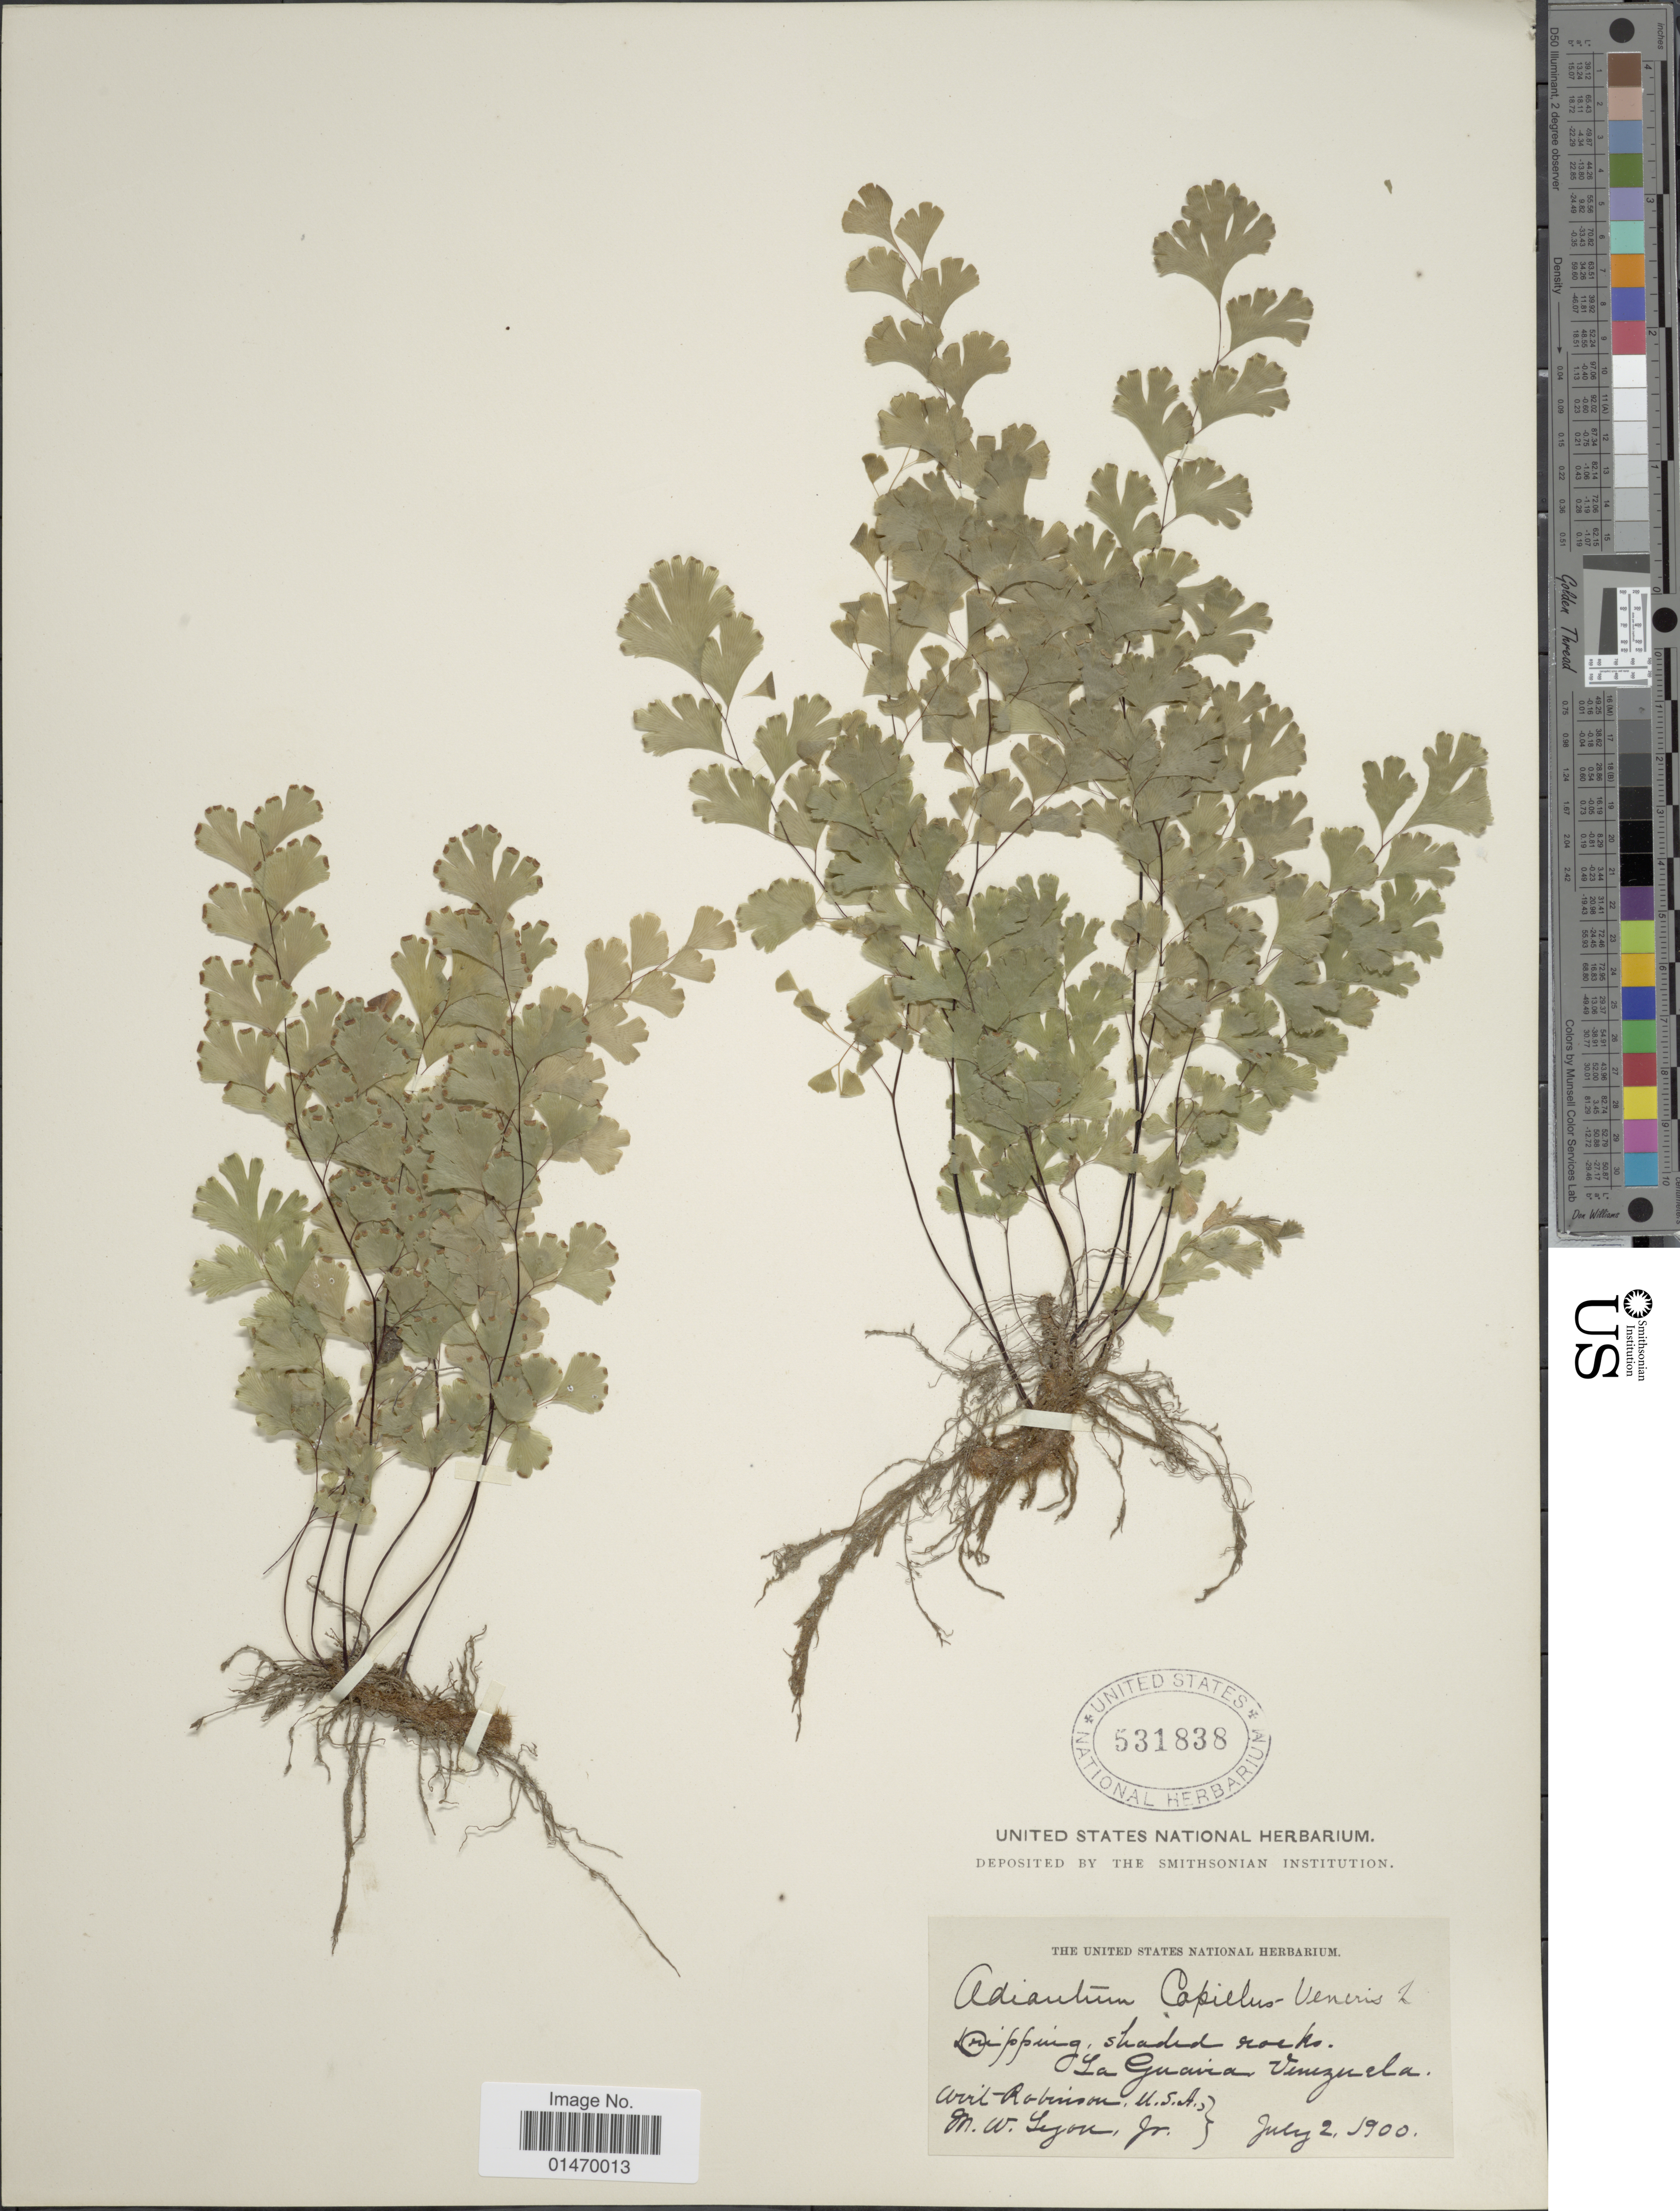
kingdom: Plantae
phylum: Tracheophyta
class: Polypodiopsida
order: Polypodiales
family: Pteridaceae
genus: Adiantum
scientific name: Adiantum capillus-veneris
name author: L.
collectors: A. J.Robinson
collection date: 1900-07-02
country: Venezuela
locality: La Guavia.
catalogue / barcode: US 531838